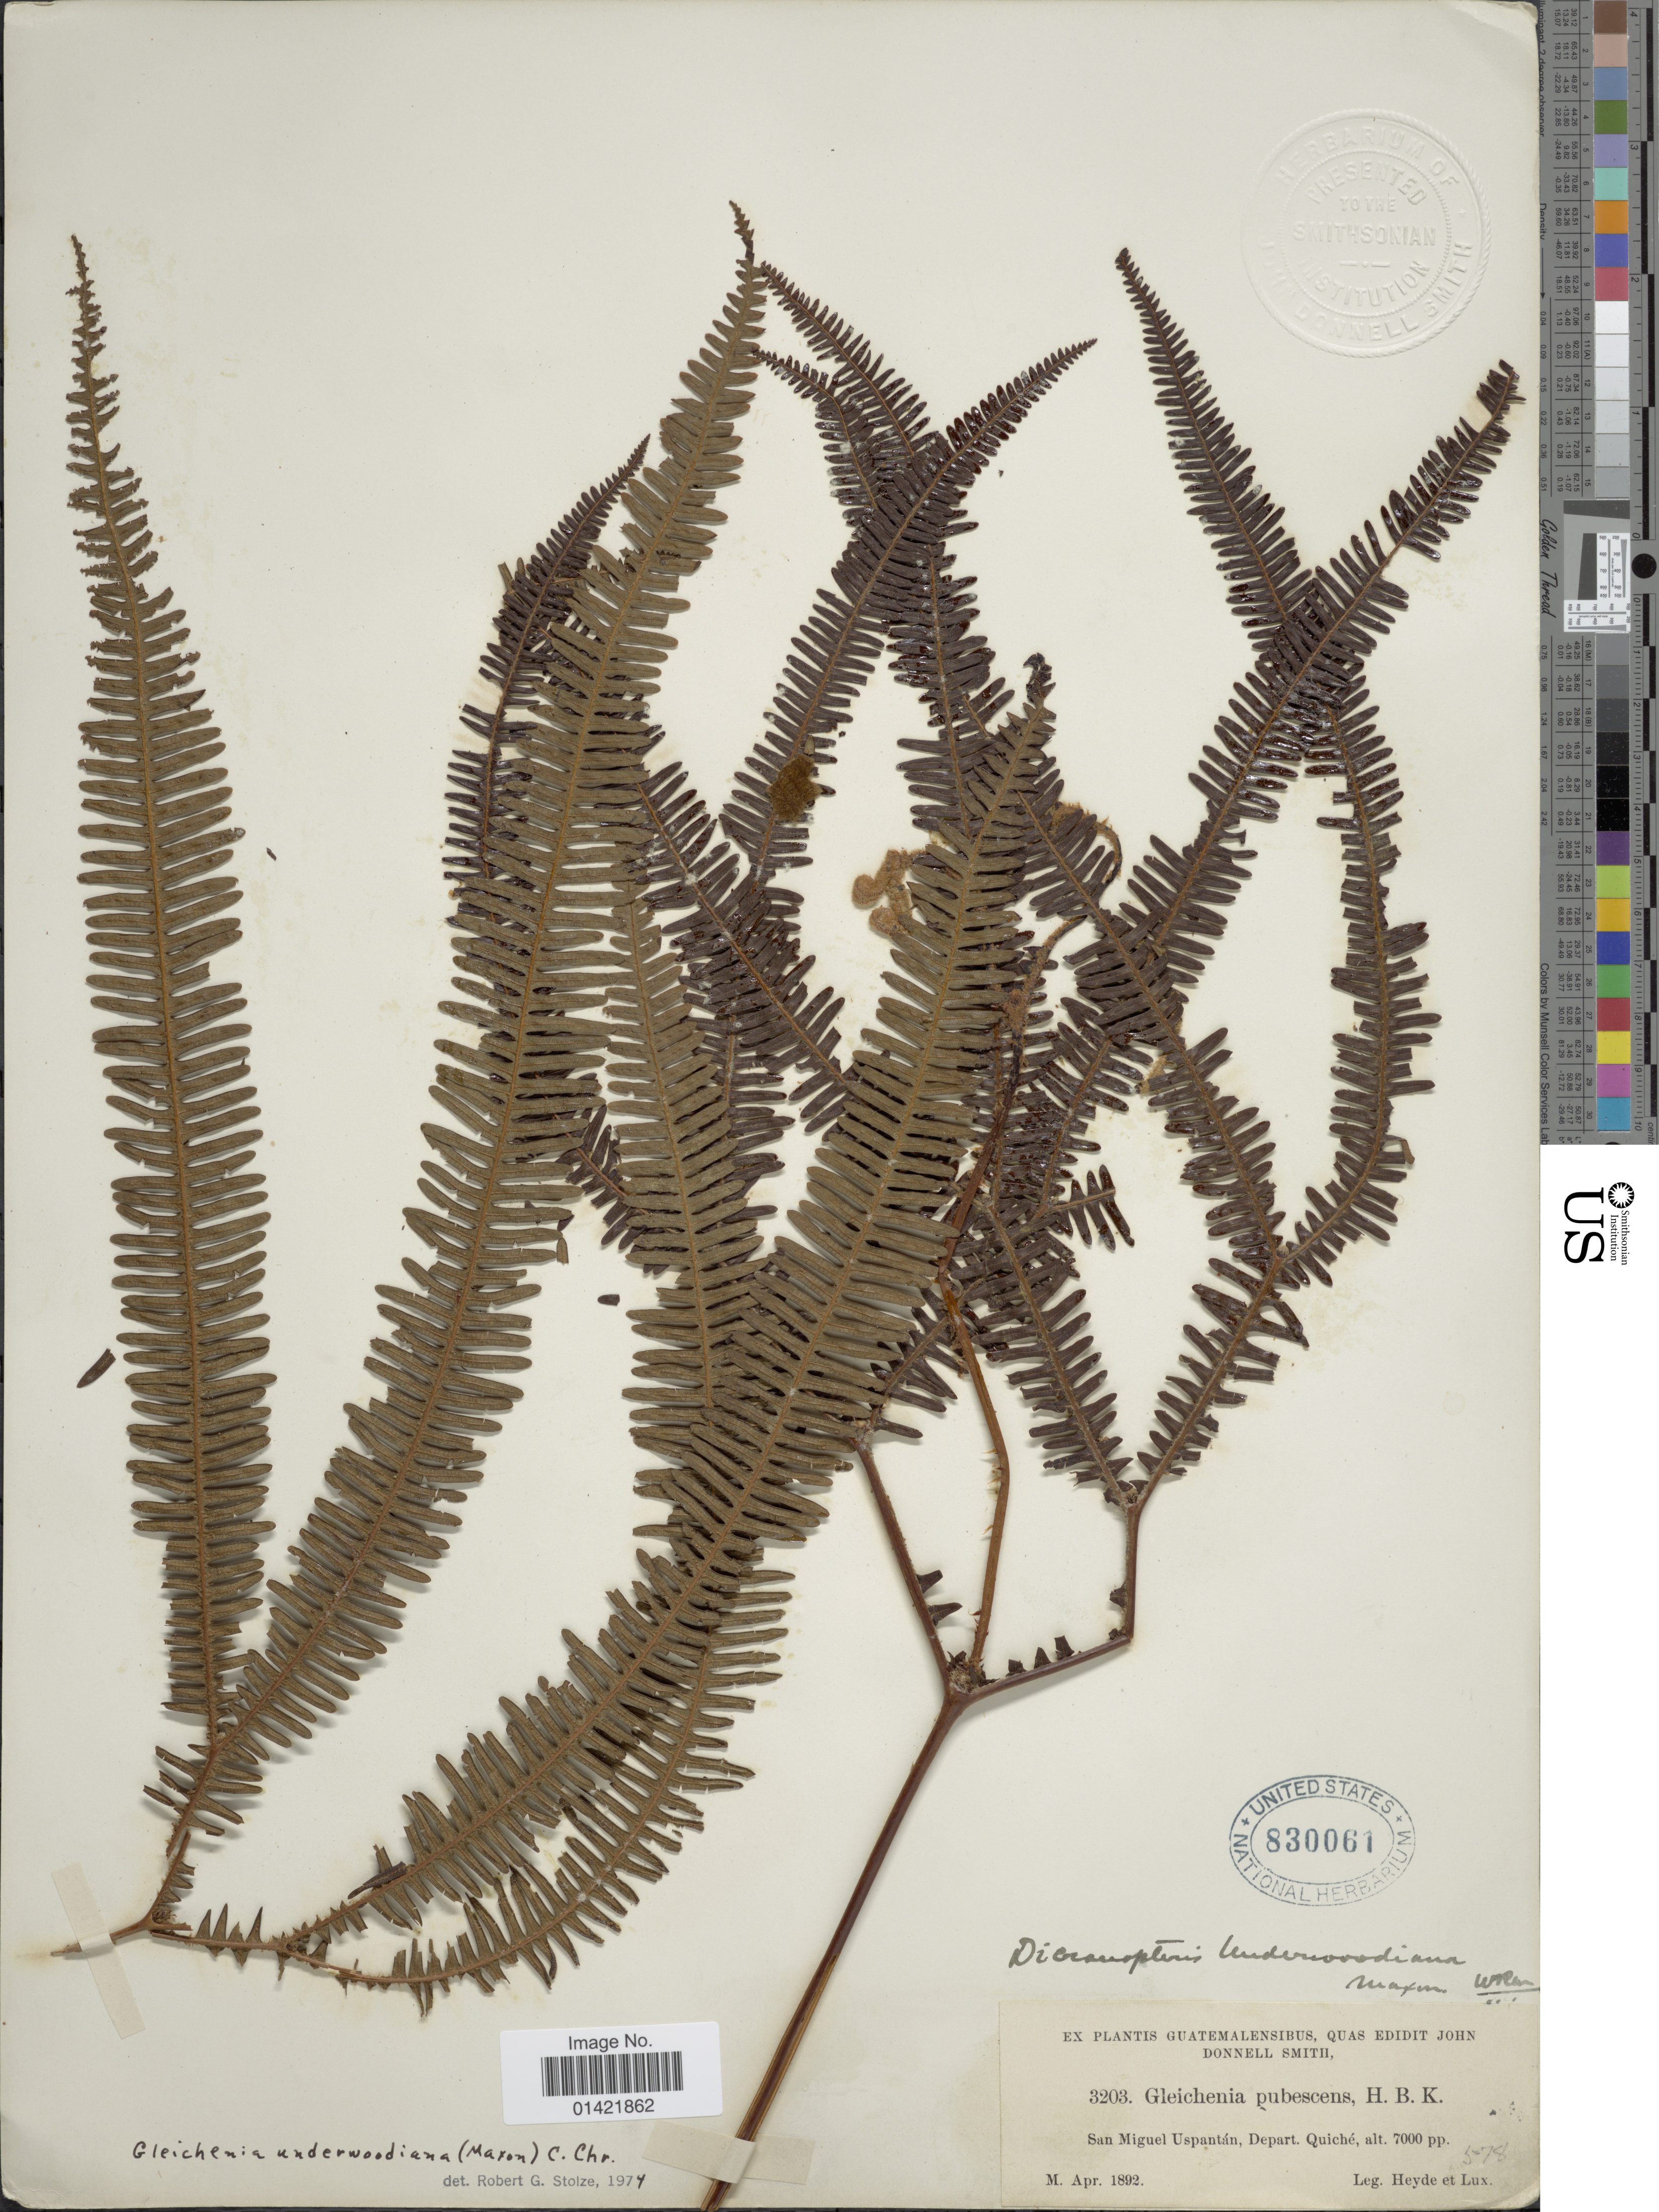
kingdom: Plantae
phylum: Tracheophyta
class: Polypodiopsida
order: Gleicheniales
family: Gleicheniaceae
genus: Sticherus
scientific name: Sticherus underwoodianus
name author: (Maxon) Nakai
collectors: Heyde & Lux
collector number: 3203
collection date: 1892-04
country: Guatemala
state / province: El Quiché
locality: San Miguel Uspantan, Depart. Quiche.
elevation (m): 2134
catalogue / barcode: US 830061